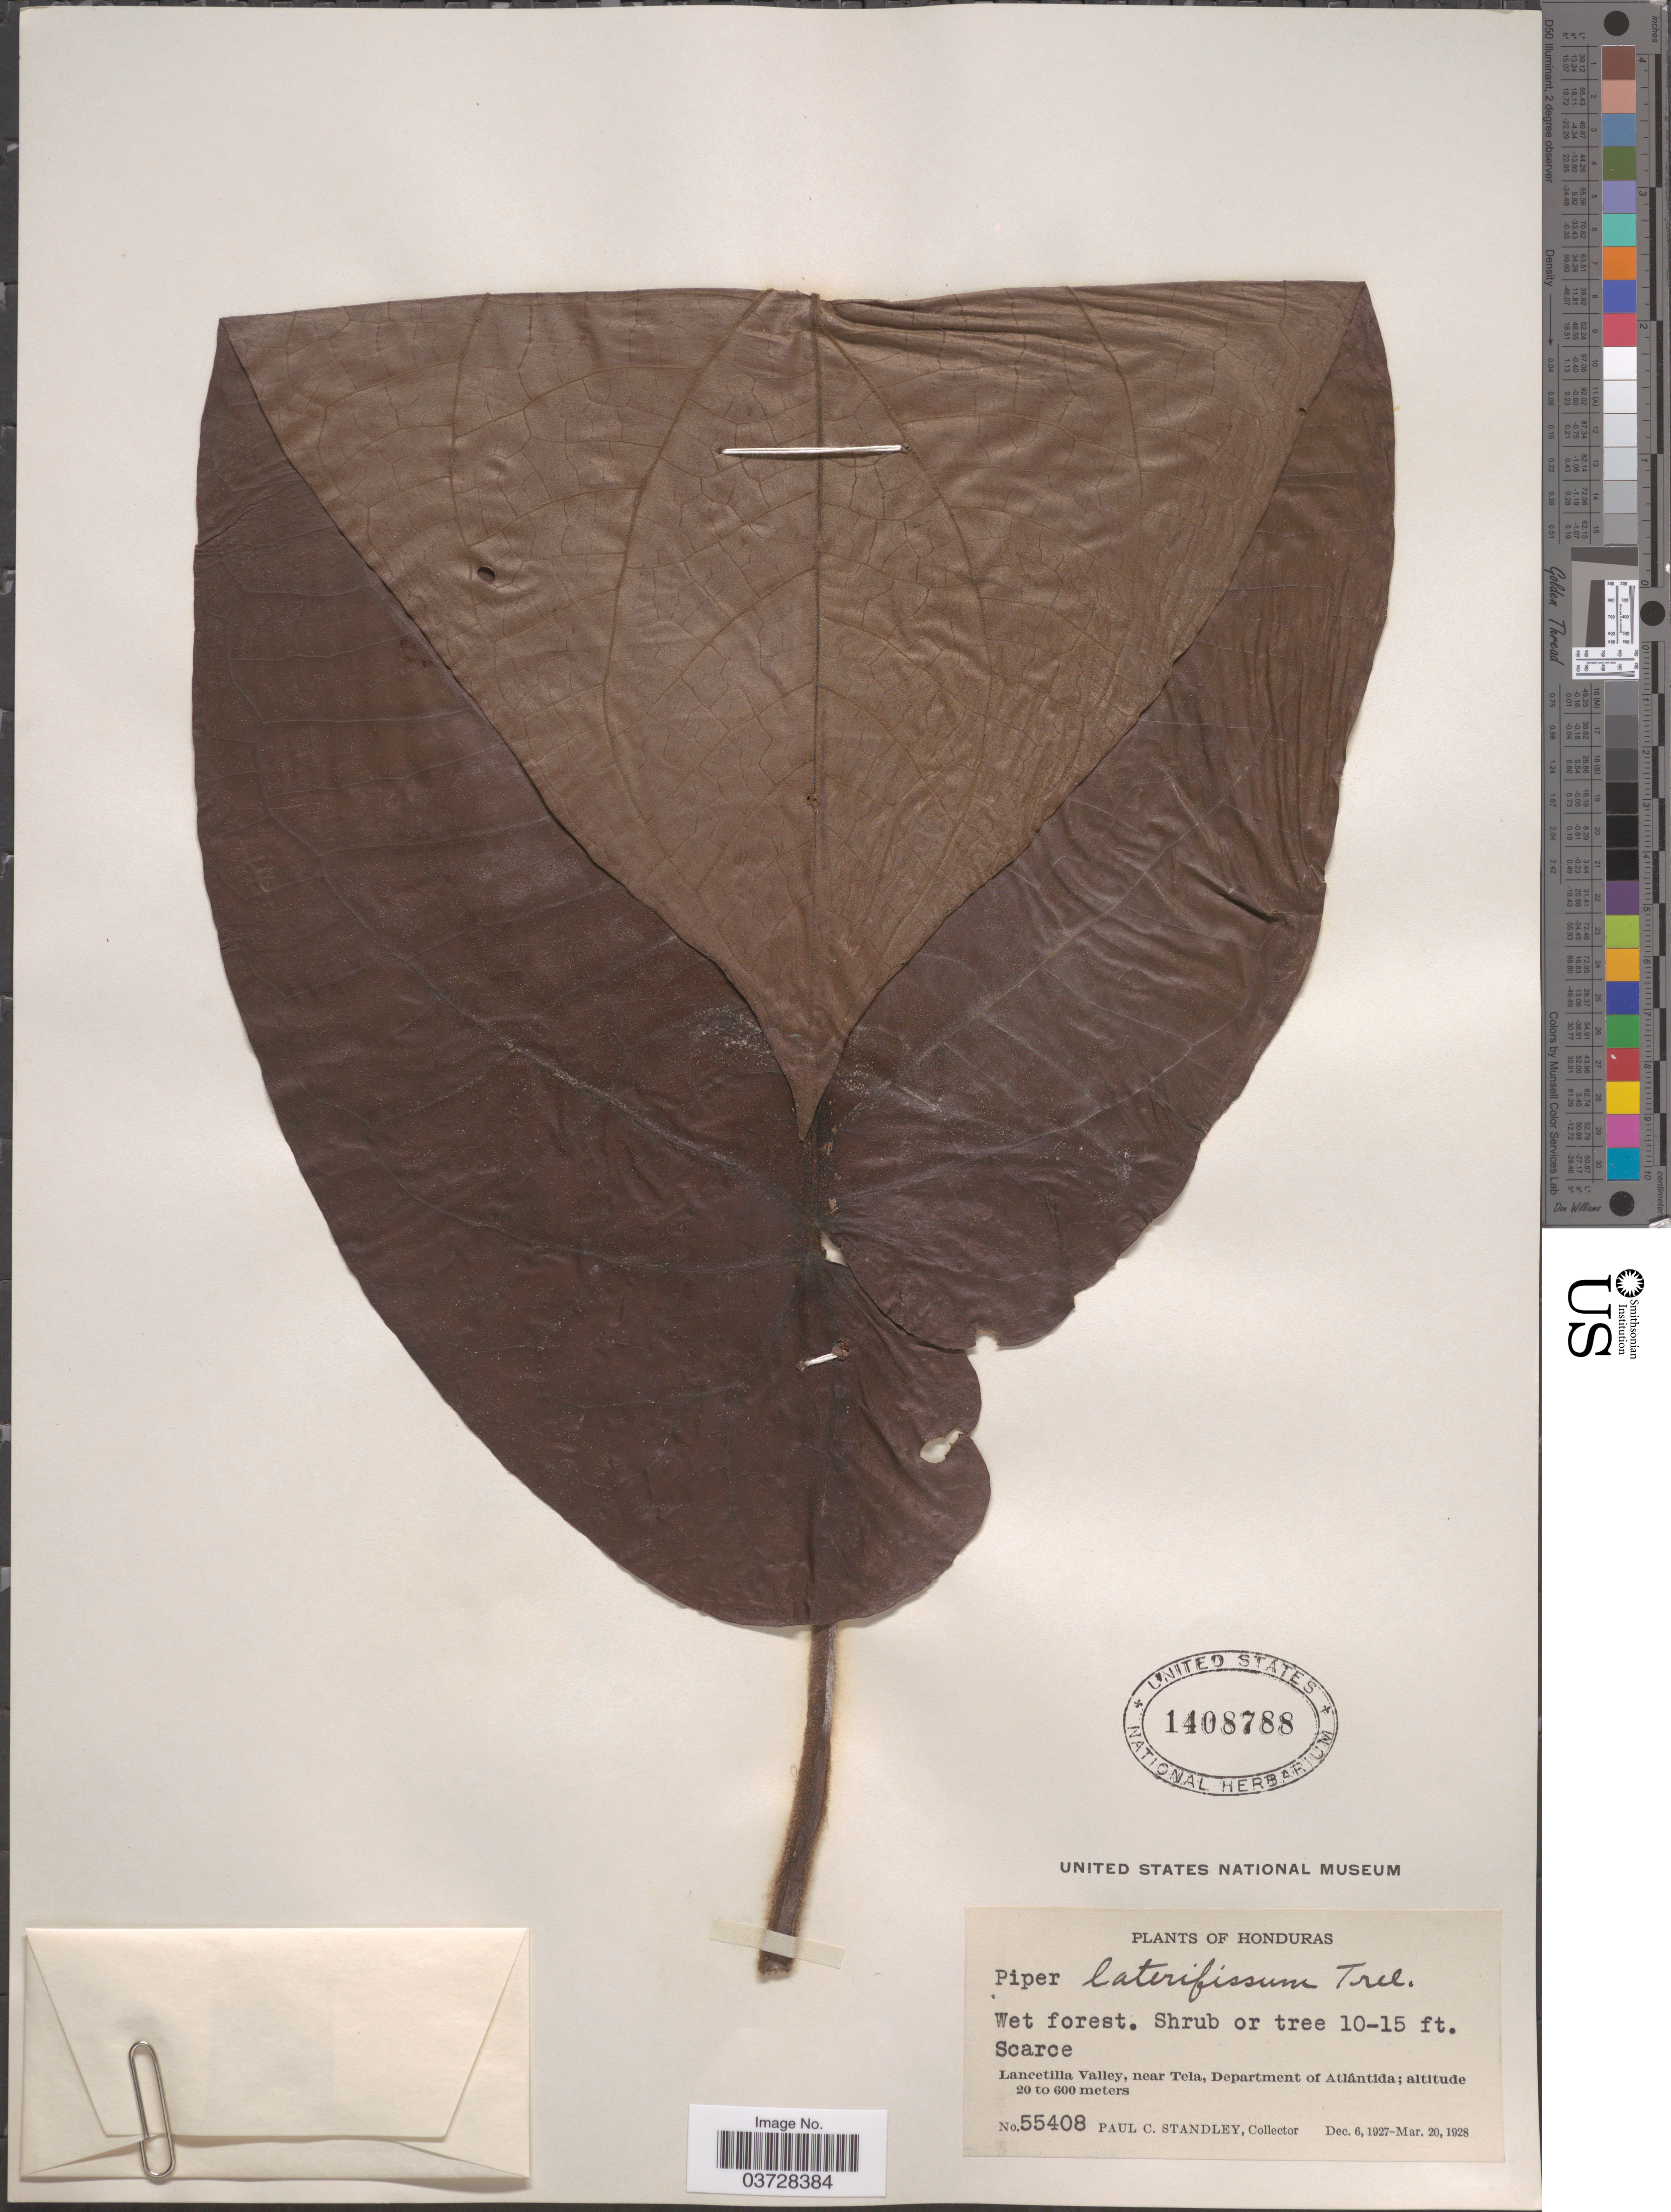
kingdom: Plantae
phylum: Tracheophyta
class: Magnoliopsida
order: Piperales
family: Piperaceae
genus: Piper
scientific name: Piper laterifissum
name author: Trel.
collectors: P. C. Standley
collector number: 55408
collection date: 1927-12-06/1928-03-20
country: Honduras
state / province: Atlantida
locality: Lancetilla Valley, near Tela, Department of Atlántida.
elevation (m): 20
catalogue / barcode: US 1408788